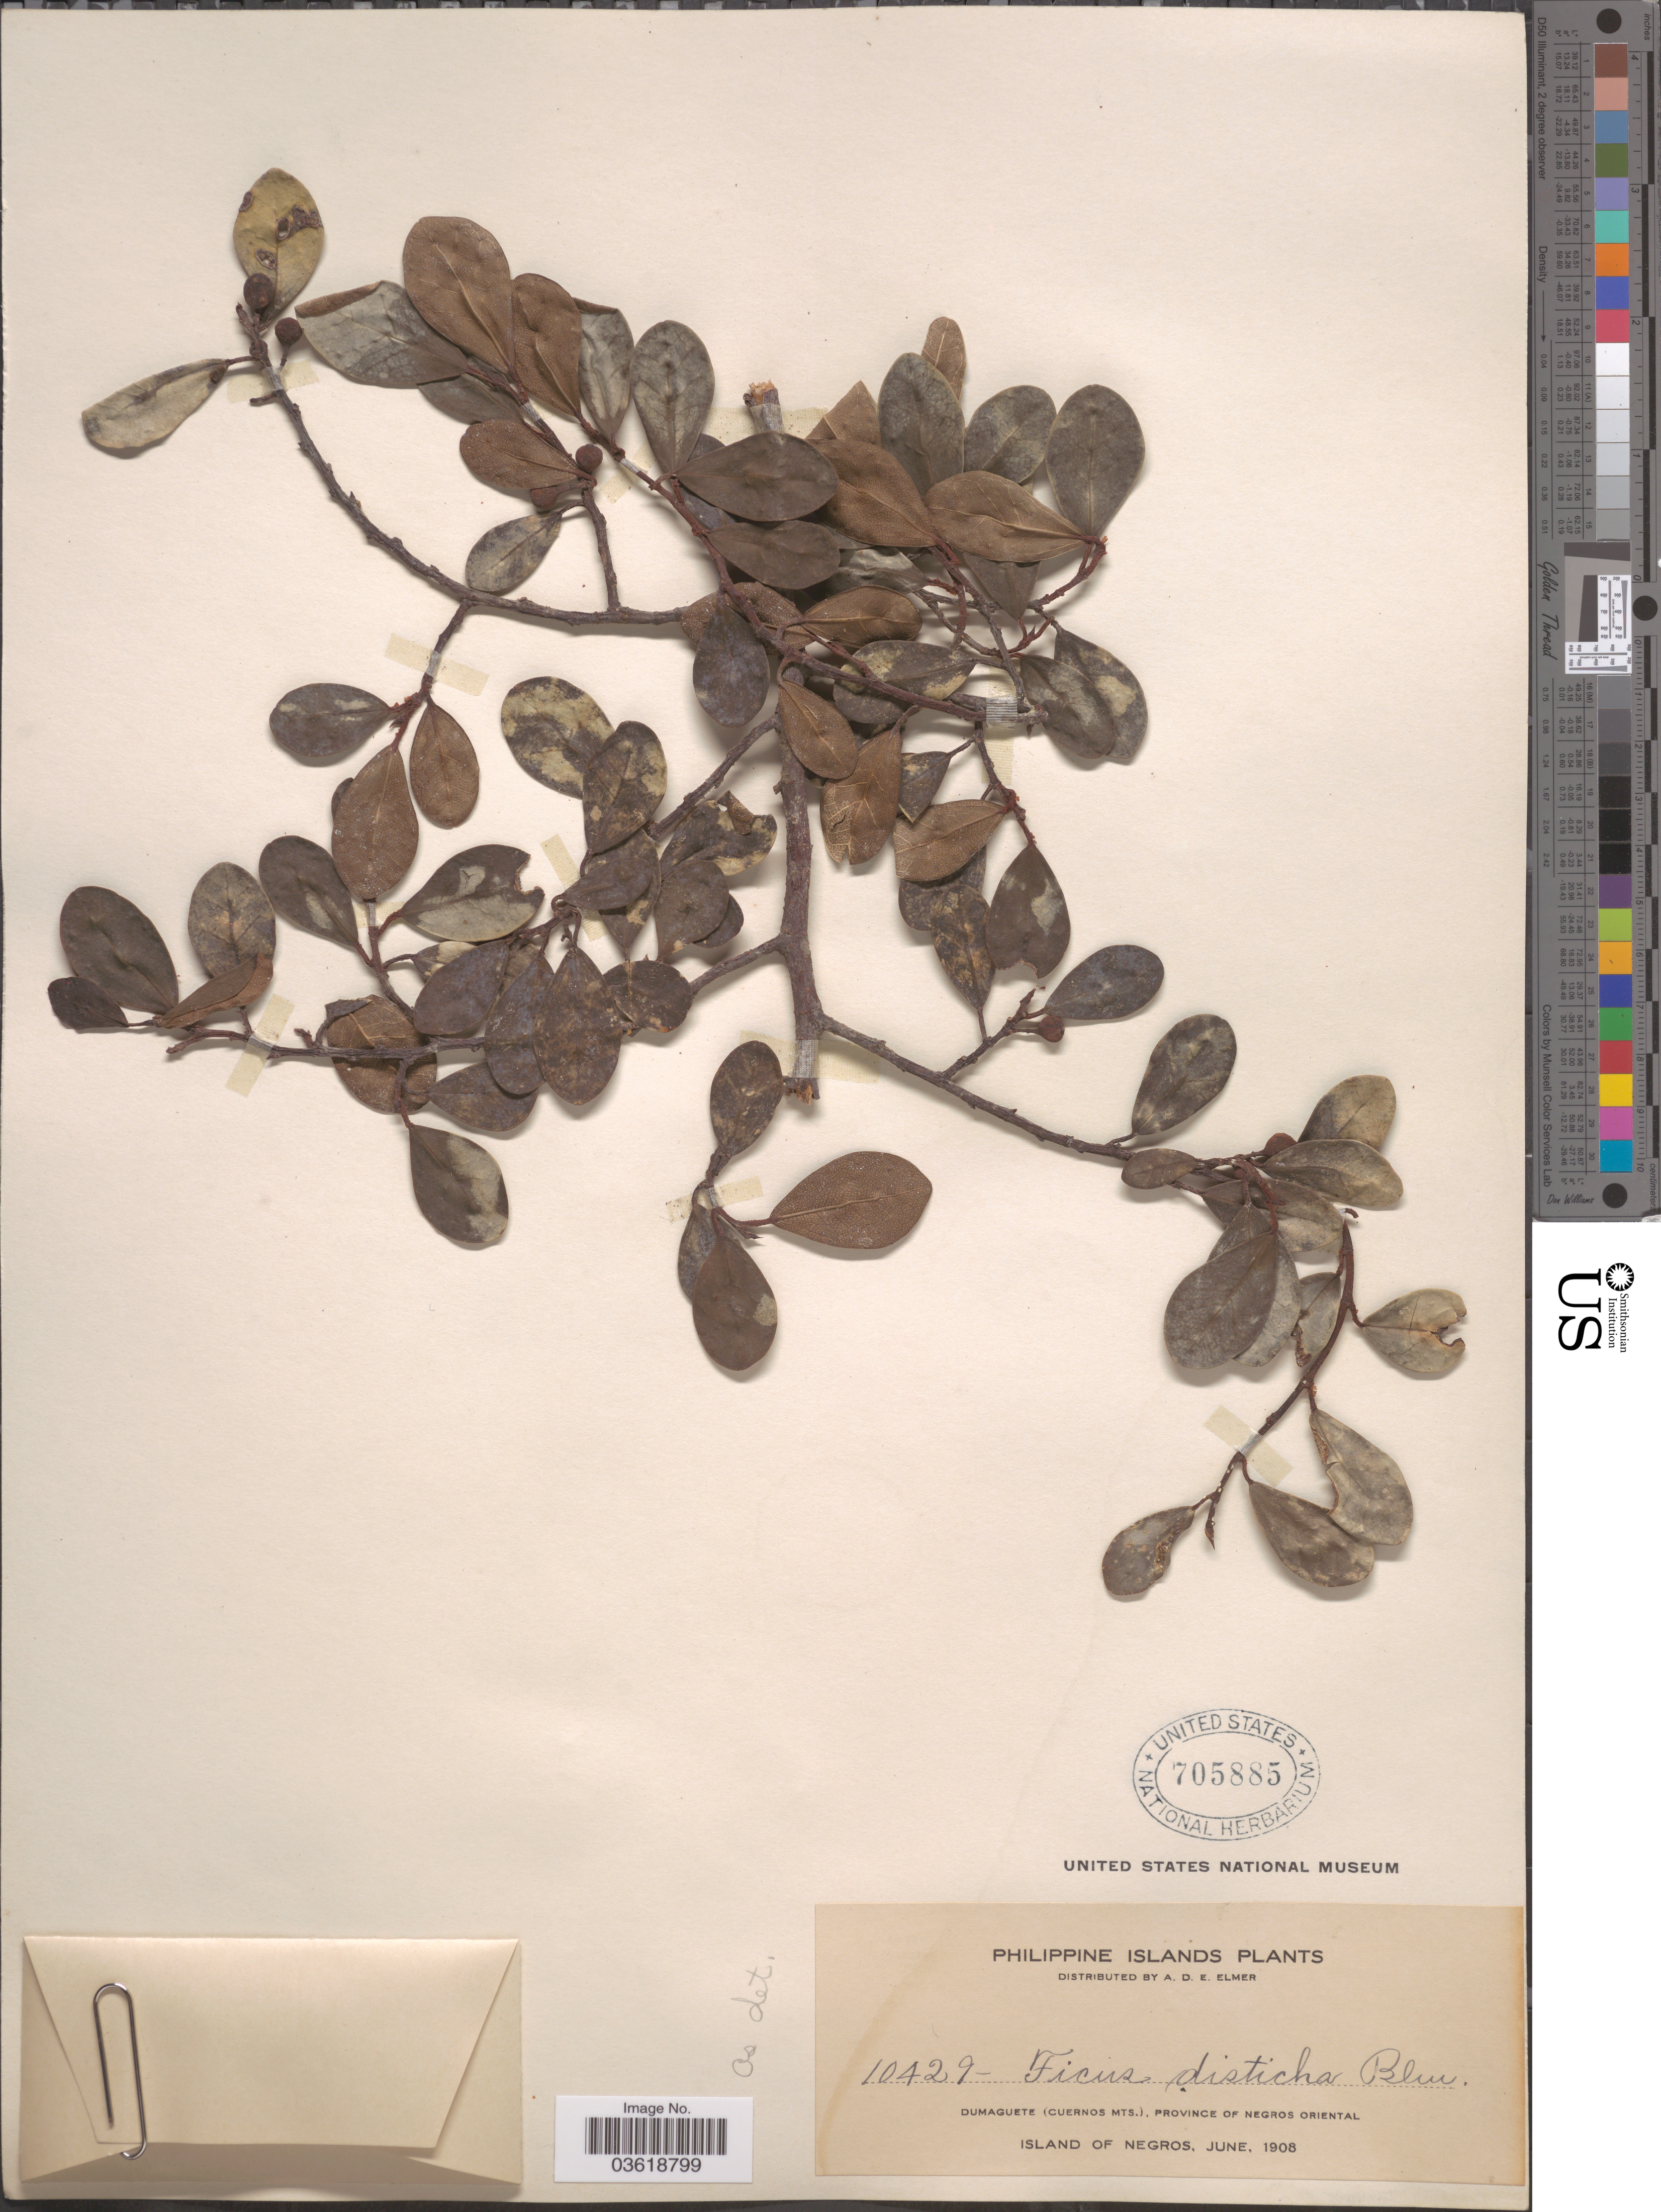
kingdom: Plantae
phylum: Tracheophyta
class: Magnoliopsida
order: Rosales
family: Moraceae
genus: Ficus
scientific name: Ficus disticha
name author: Blume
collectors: A. D. E. Elmer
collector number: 10429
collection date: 1908-06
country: Philippines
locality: Philippine Islands. Dumaguete (Cuernos Mts.), Province of Negros Oriental. Island of Negros.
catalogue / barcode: US 705885